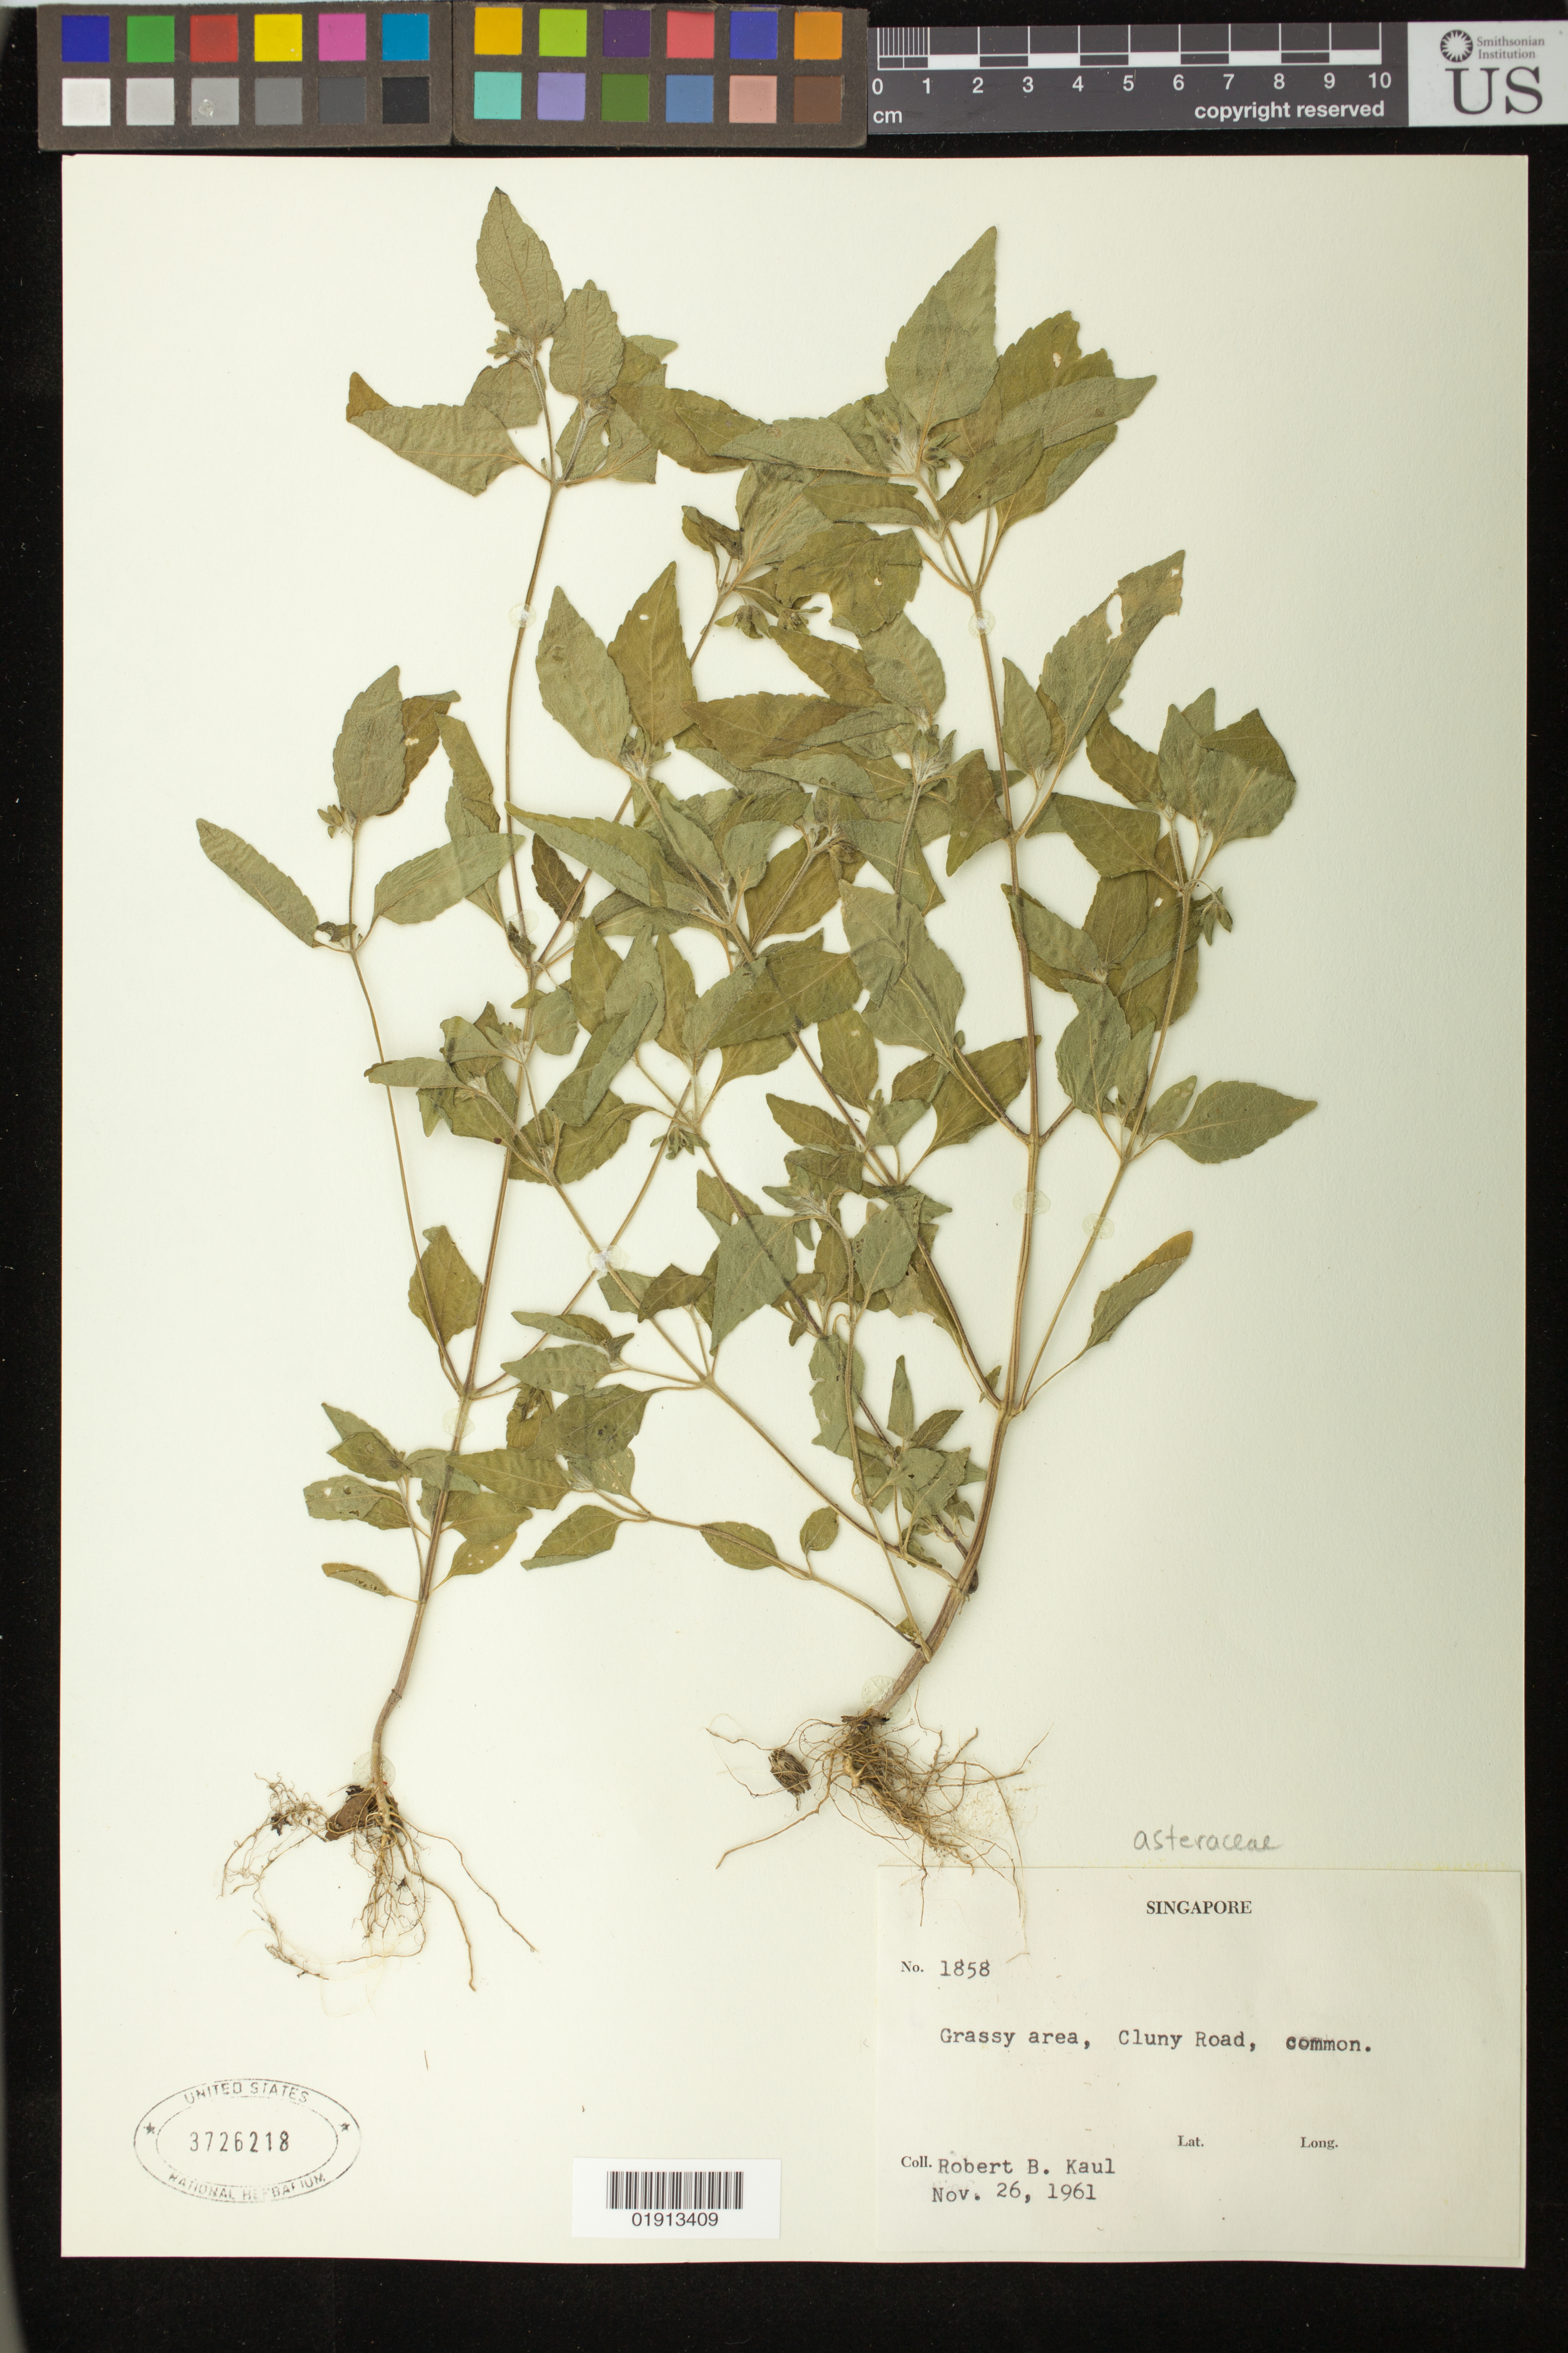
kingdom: Plantae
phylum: Tracheophyta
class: Magnoliopsida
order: Asterales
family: Asteraceae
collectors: R. Kaul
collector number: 1858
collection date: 1961-11-26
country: Singapore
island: Singapore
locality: Cluny Road.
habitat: Grassy area.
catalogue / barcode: US 3726218